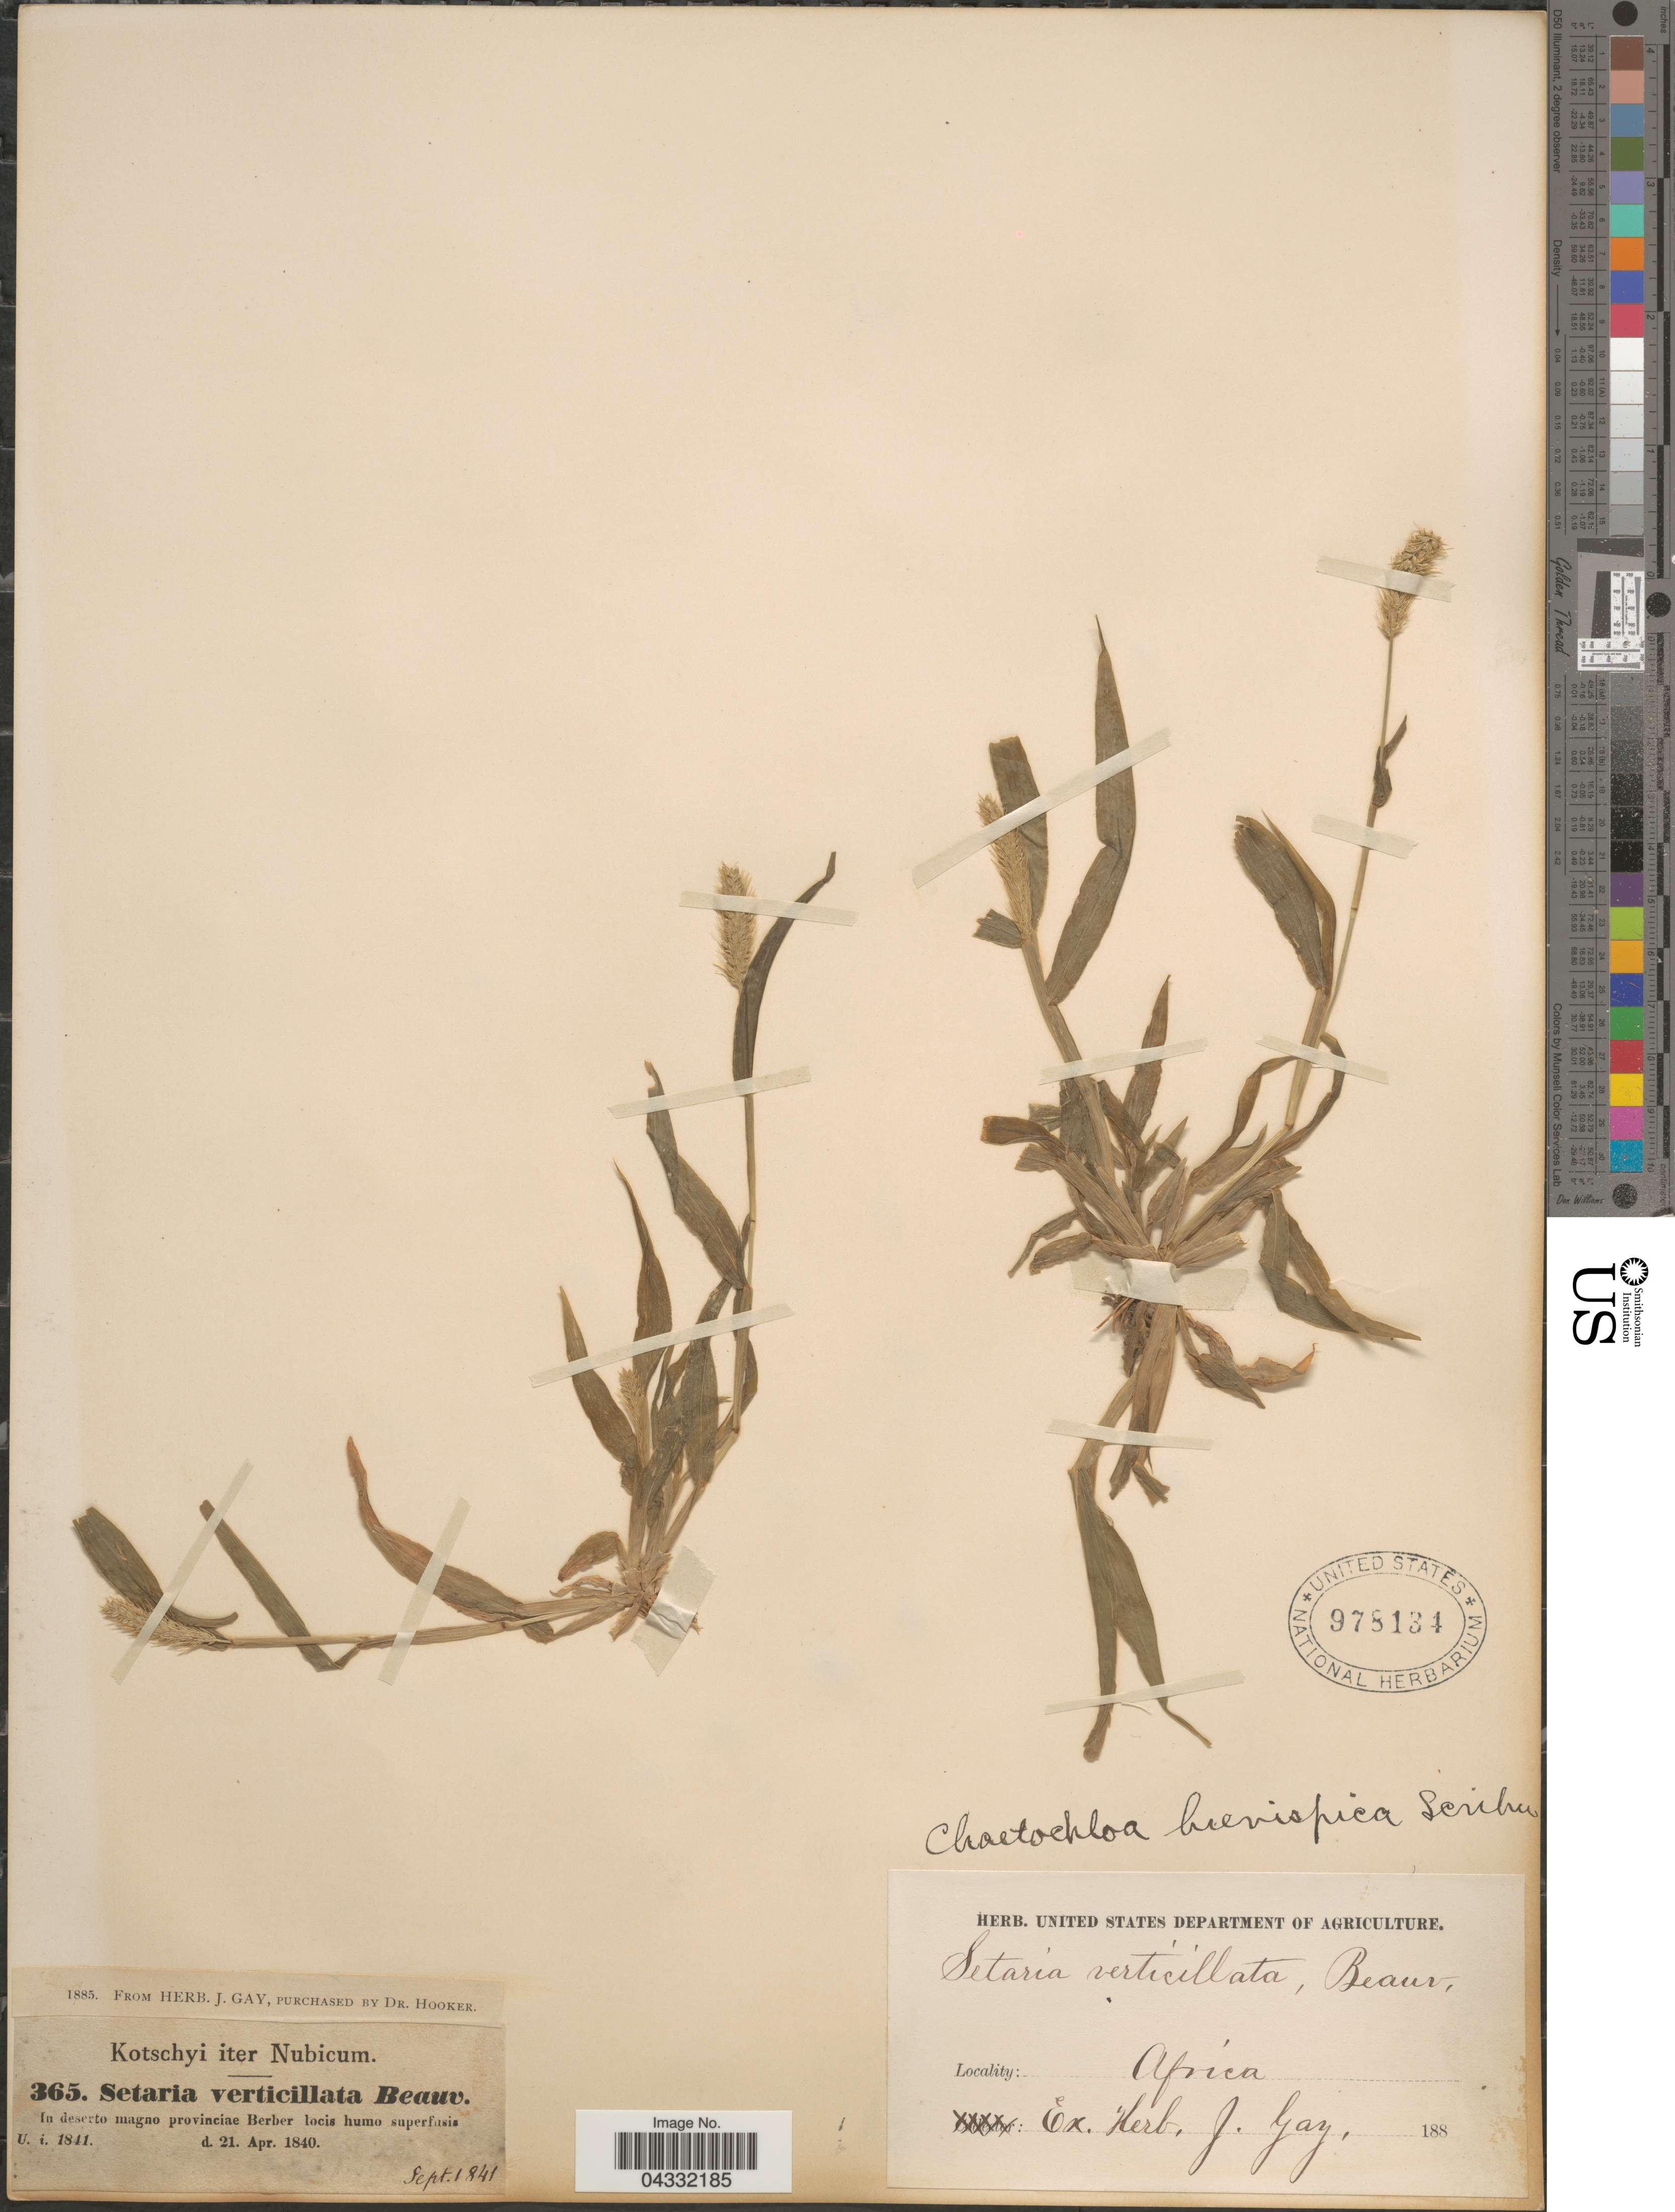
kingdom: Plantae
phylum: Tracheophyta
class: Liliopsida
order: Poales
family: Poaceae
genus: Setaria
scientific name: Setaria verticillata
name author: (L.) P. Beauv.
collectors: -. Kotschyi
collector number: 365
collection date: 1841-09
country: Sudan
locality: Iter Nubicum. In deserto magao provinciae Berber locis humo superfasis. Africa.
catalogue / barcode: US 978134